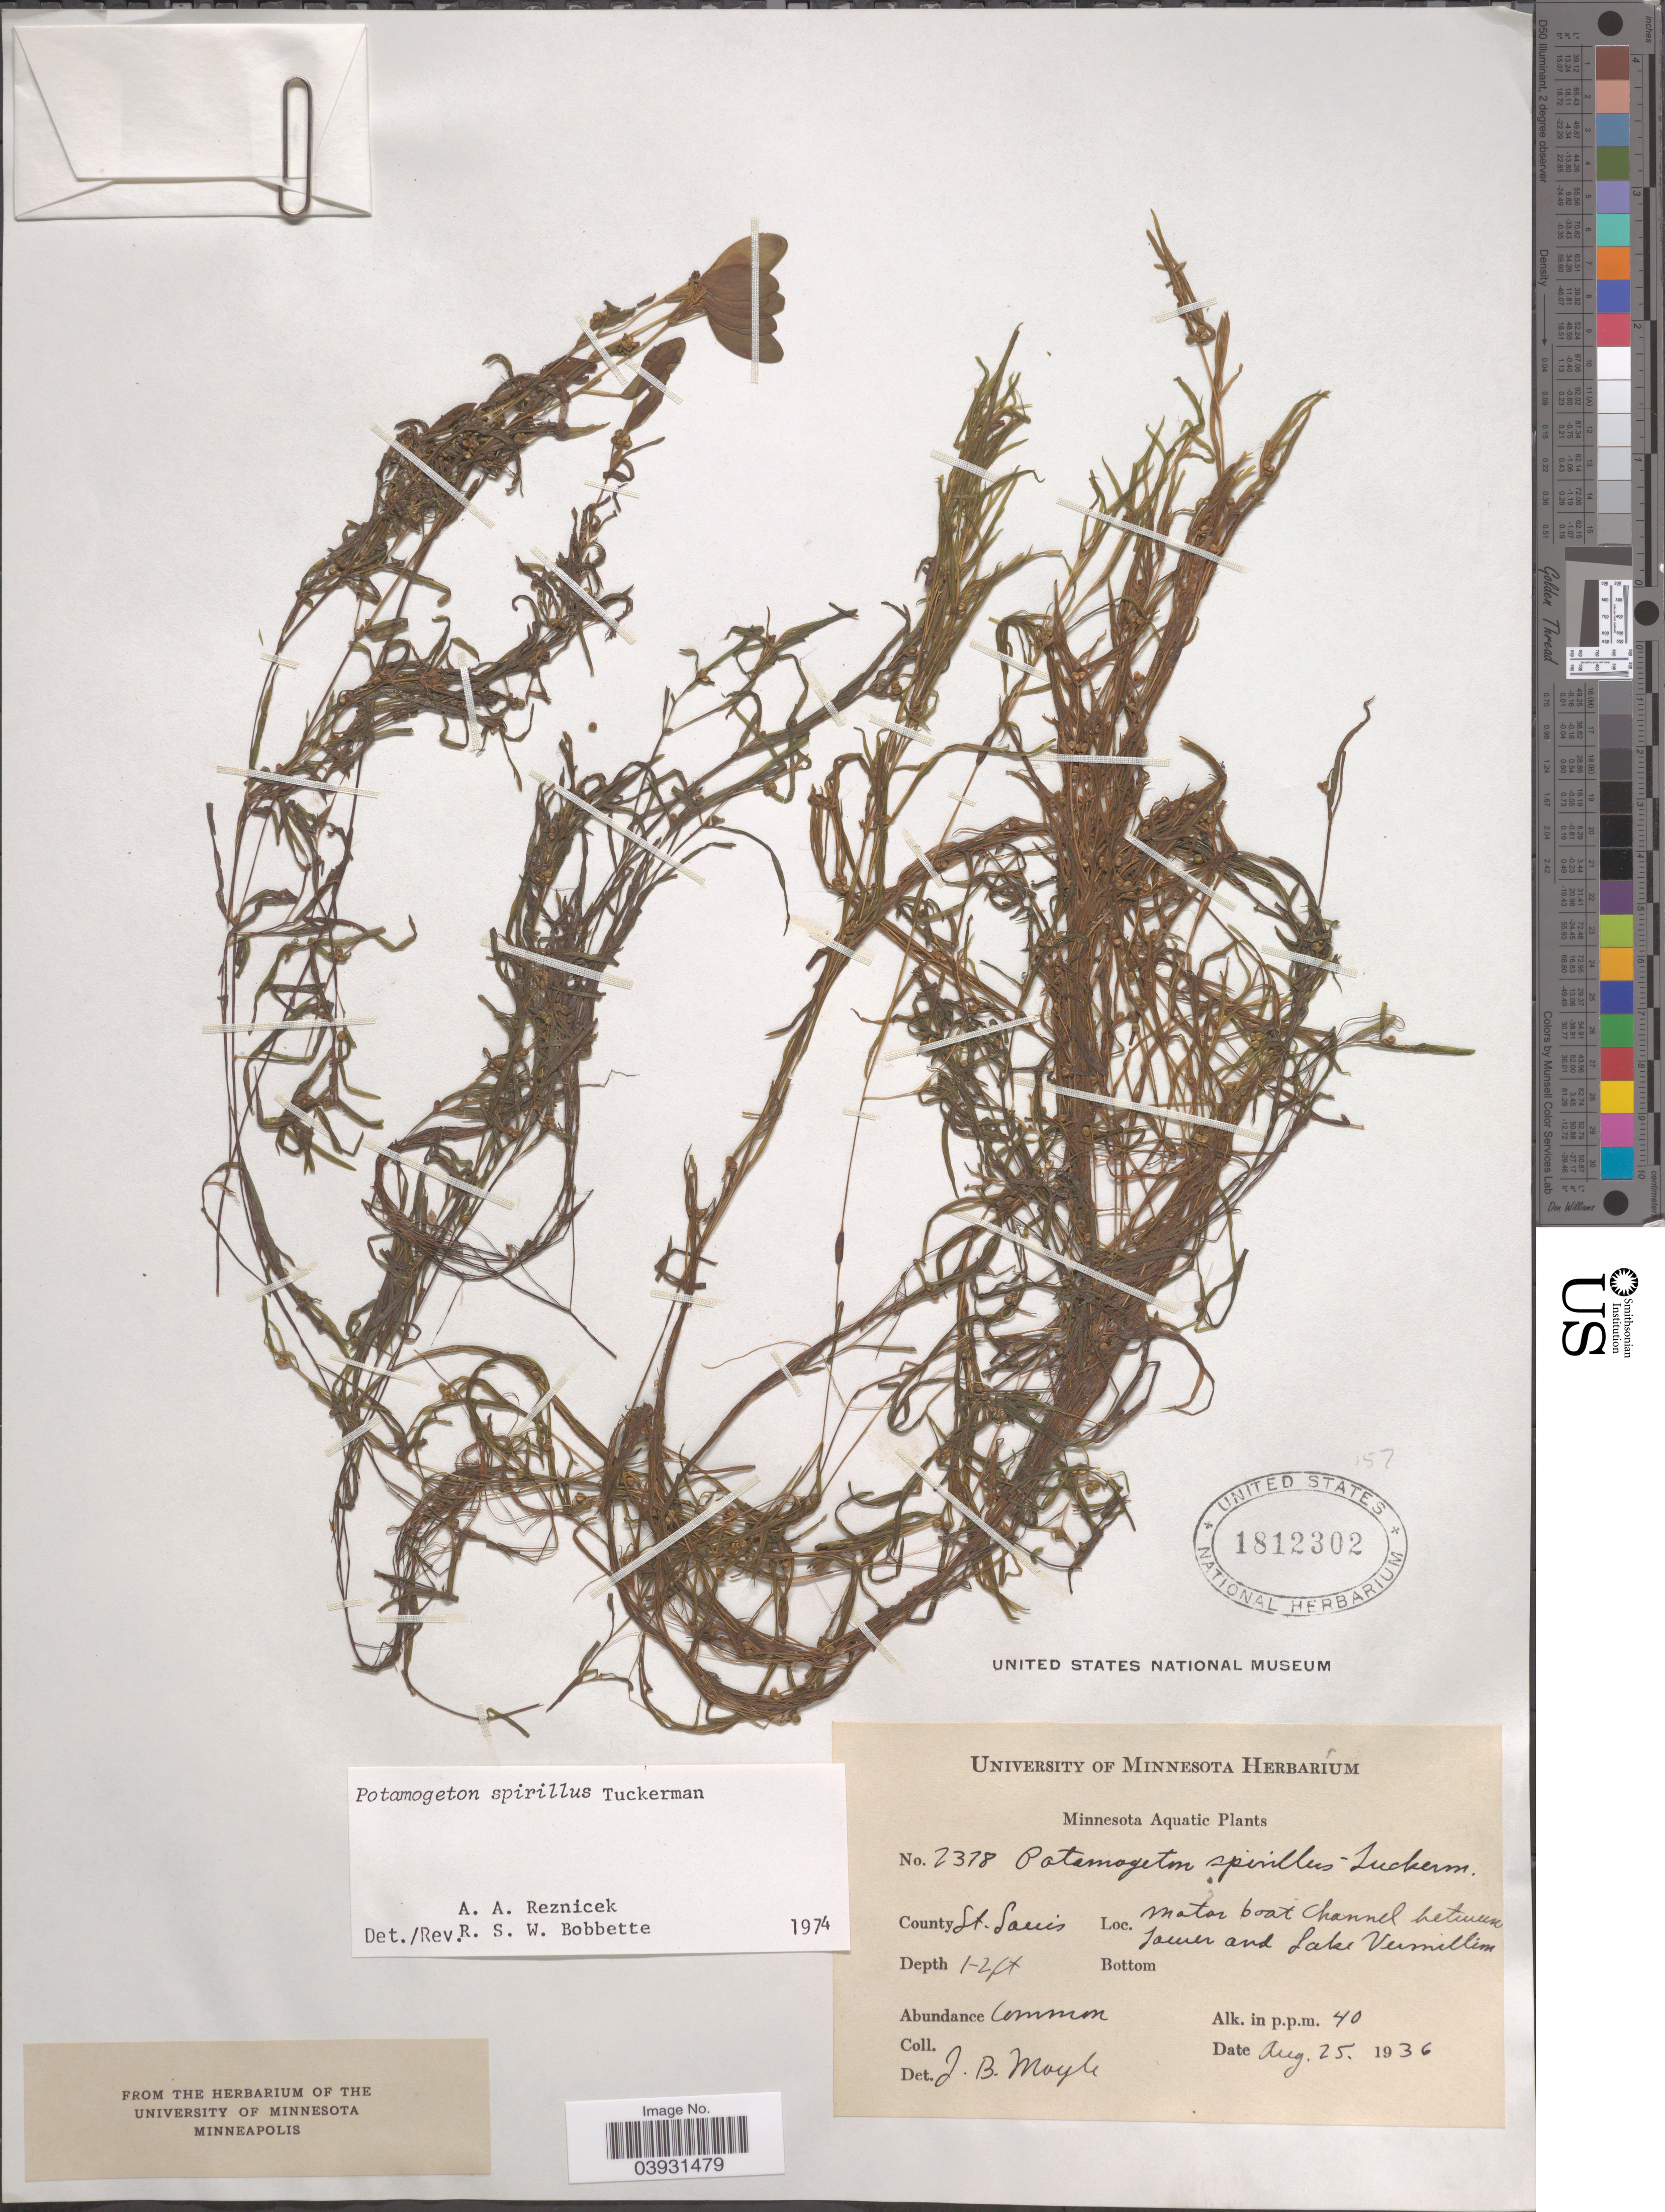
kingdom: Plantae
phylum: Tracheophyta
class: Liliopsida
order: Alismatales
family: Potamogetonaceae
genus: Potamogeton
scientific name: Potamogeton spirillus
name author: Tuck.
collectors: J. Moyle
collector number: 2378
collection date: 1936-08-25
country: United States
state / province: Minnesota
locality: Minnesota Aquatic. County St. Louis. Motor boat Channel between lower and Lake Vermillion.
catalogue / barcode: US 1812302